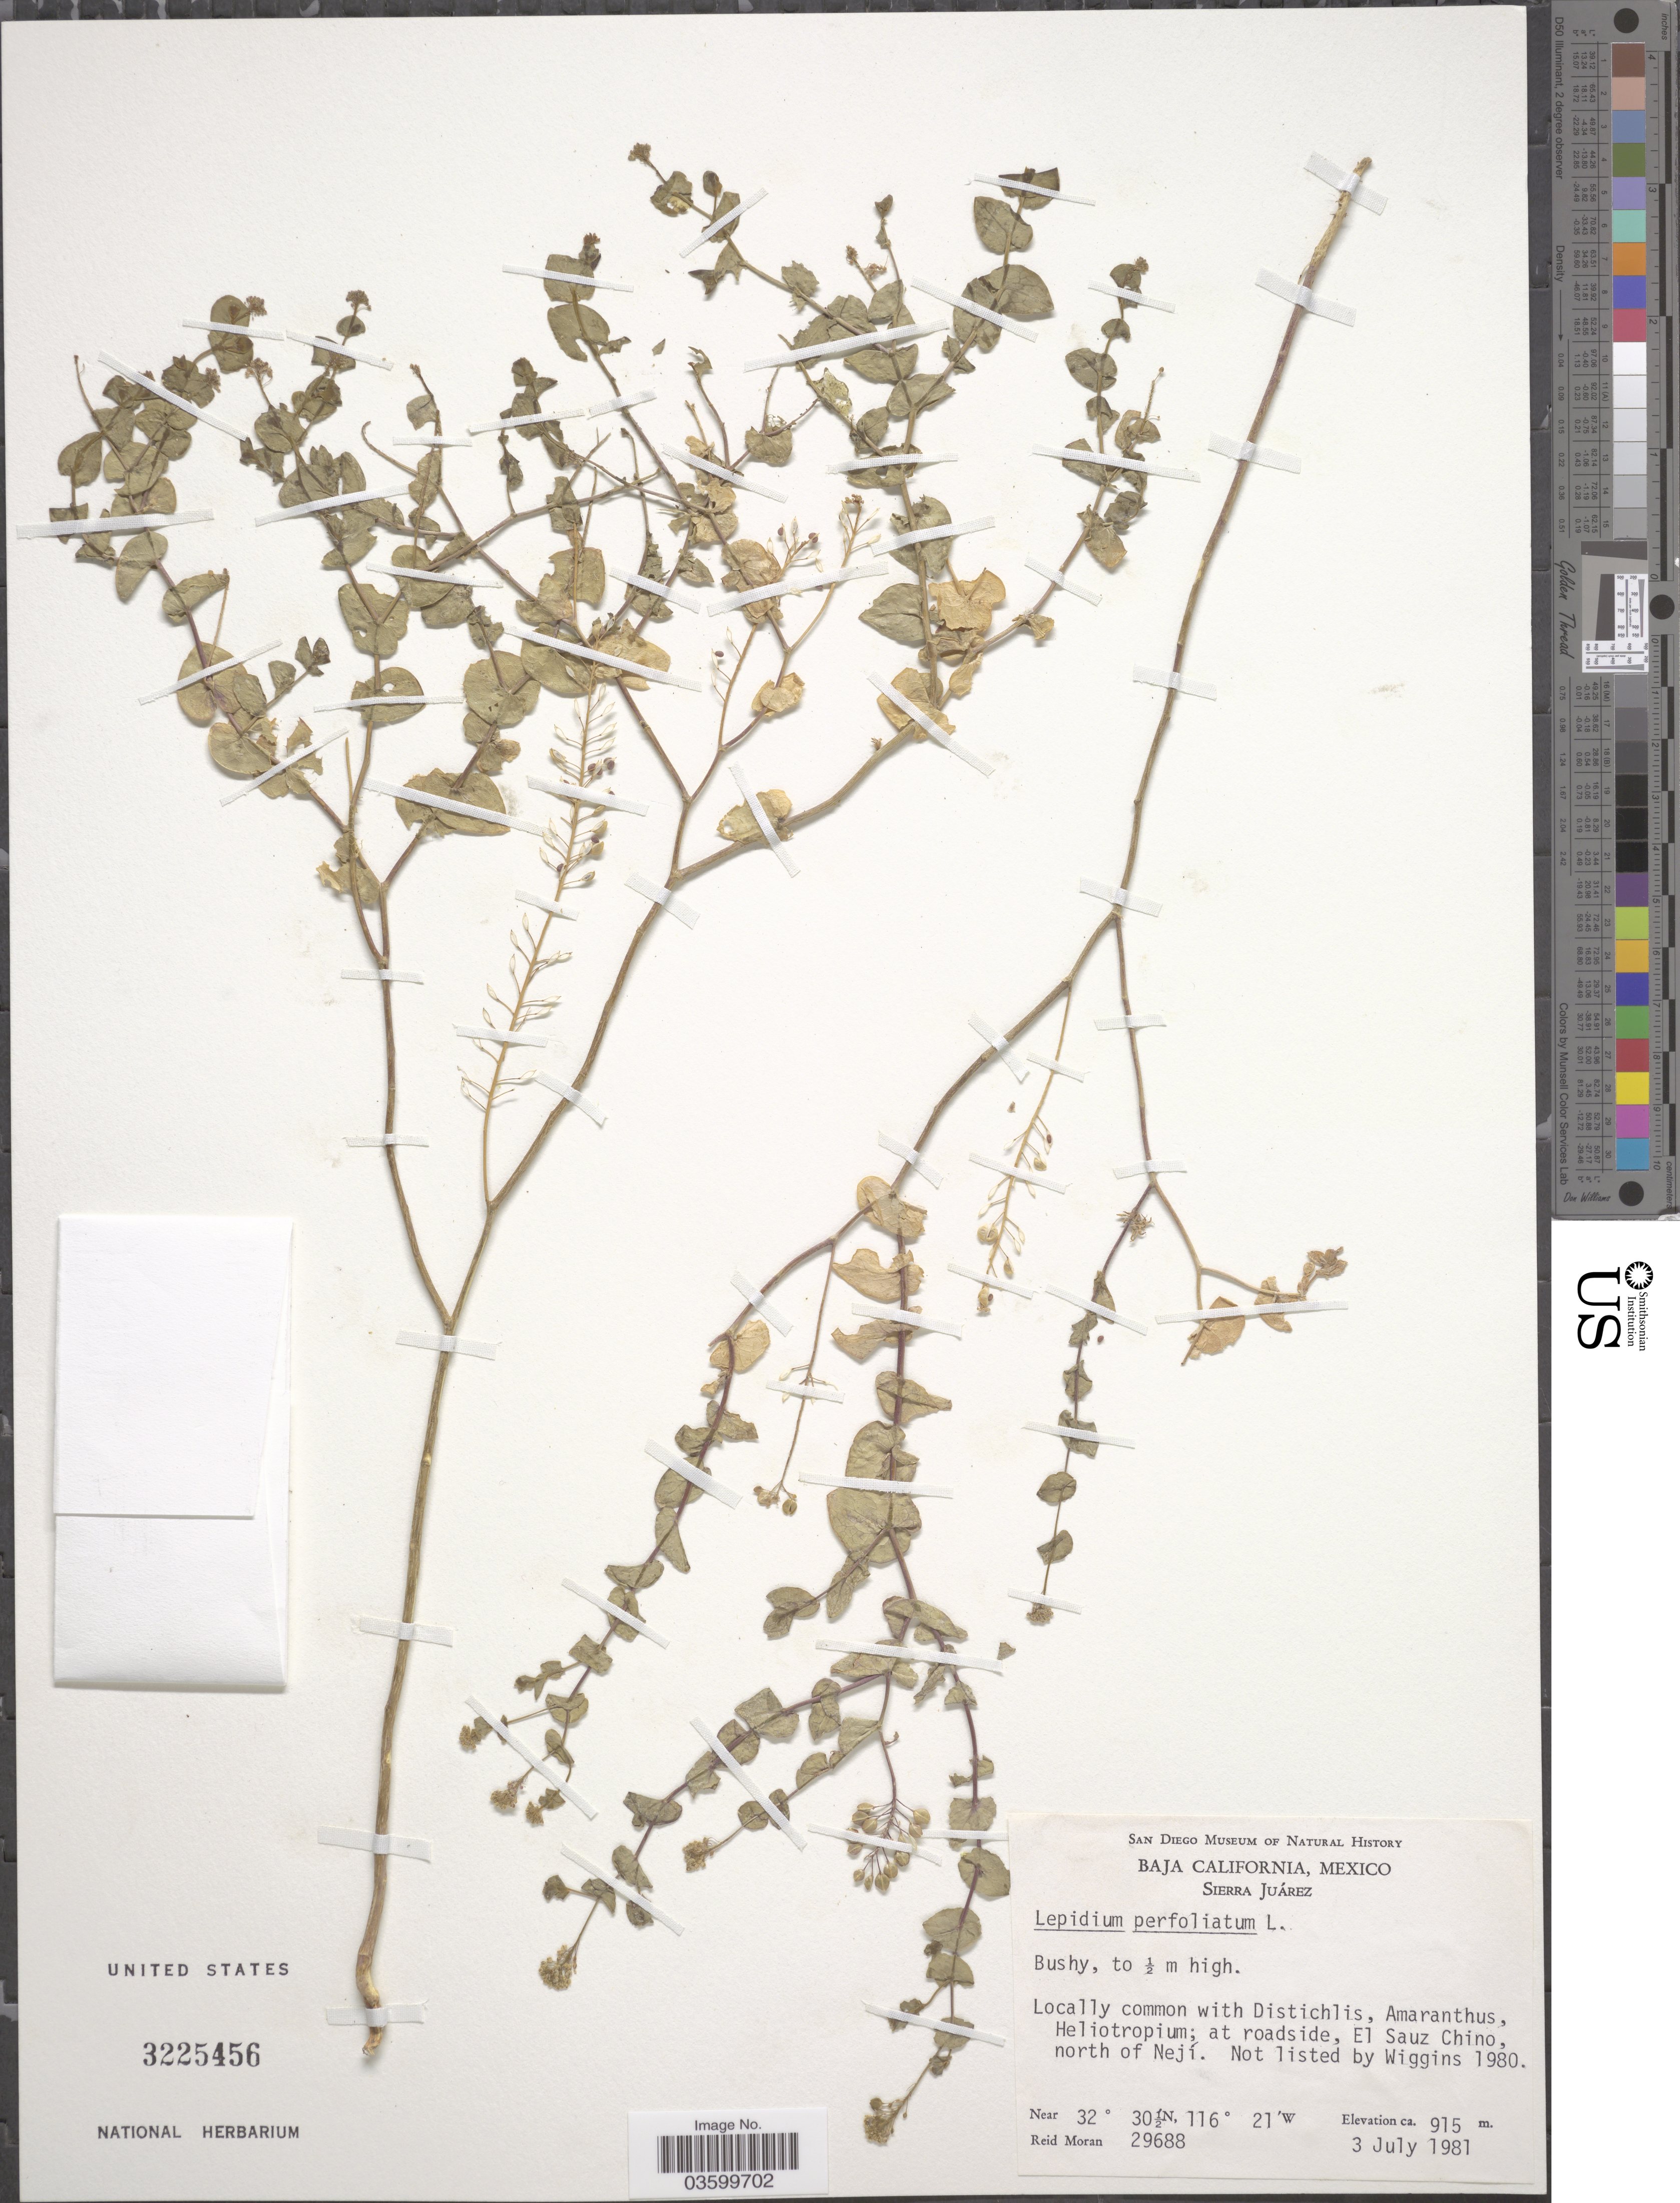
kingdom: Plantae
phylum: Tracheophyta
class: Magnoliopsida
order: Brassicales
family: Brassicaceae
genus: Lepidium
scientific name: Lepidium perfoliatum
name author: L.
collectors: R. Moran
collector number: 29688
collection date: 1981-07-03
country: Mexico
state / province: Baja California Norte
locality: Sierra Juárez. El Sauz Chino, north of Nejí.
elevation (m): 915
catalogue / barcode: US 3225456